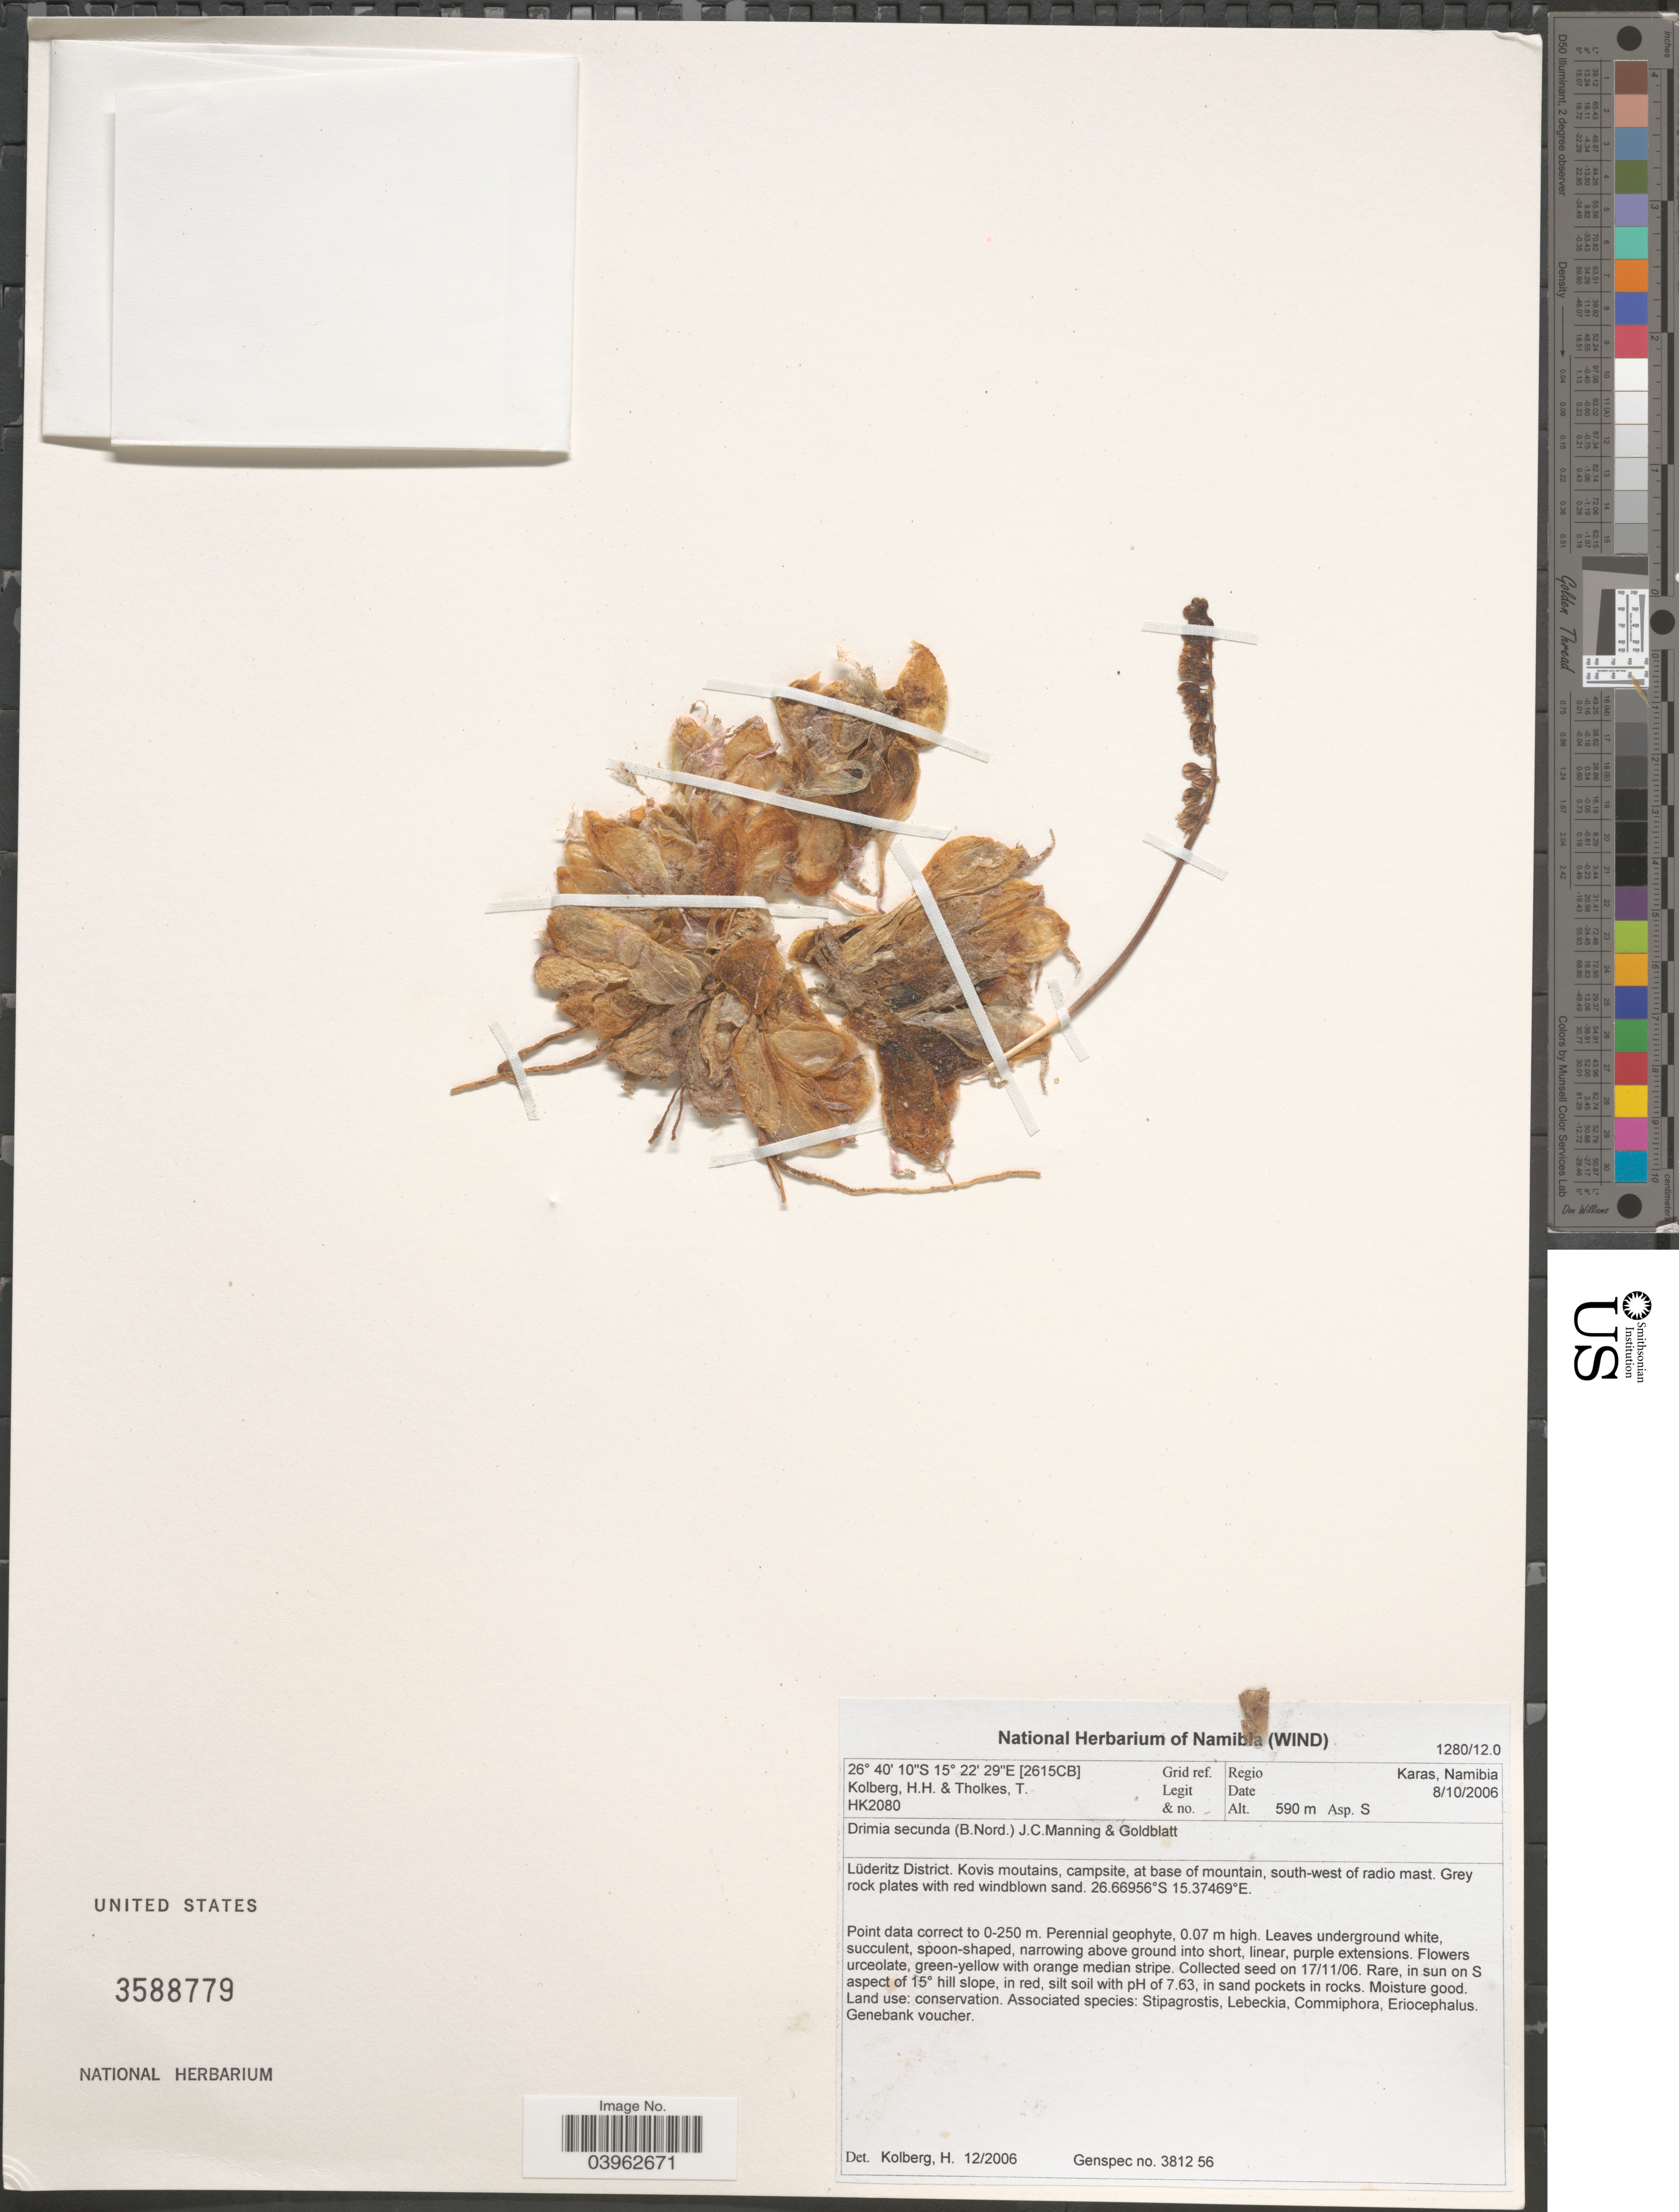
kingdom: Plantae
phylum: Tracheophyta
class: Liliopsida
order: Asparagales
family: Asparagaceae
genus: Drimia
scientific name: Drimia secunda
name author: (B. Nord.) J.C. Manning & Goldblatt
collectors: H. H. Kolberg & T. Tholkes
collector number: HK2080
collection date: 2006-10-08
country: Namibia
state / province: Karas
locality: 2615CB Grid ref. Regio Karas. Asp. S. Lüderitz District. Kovis moutains, campsite, at base mountain, south-west of radio mast.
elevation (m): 590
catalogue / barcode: US 3588779